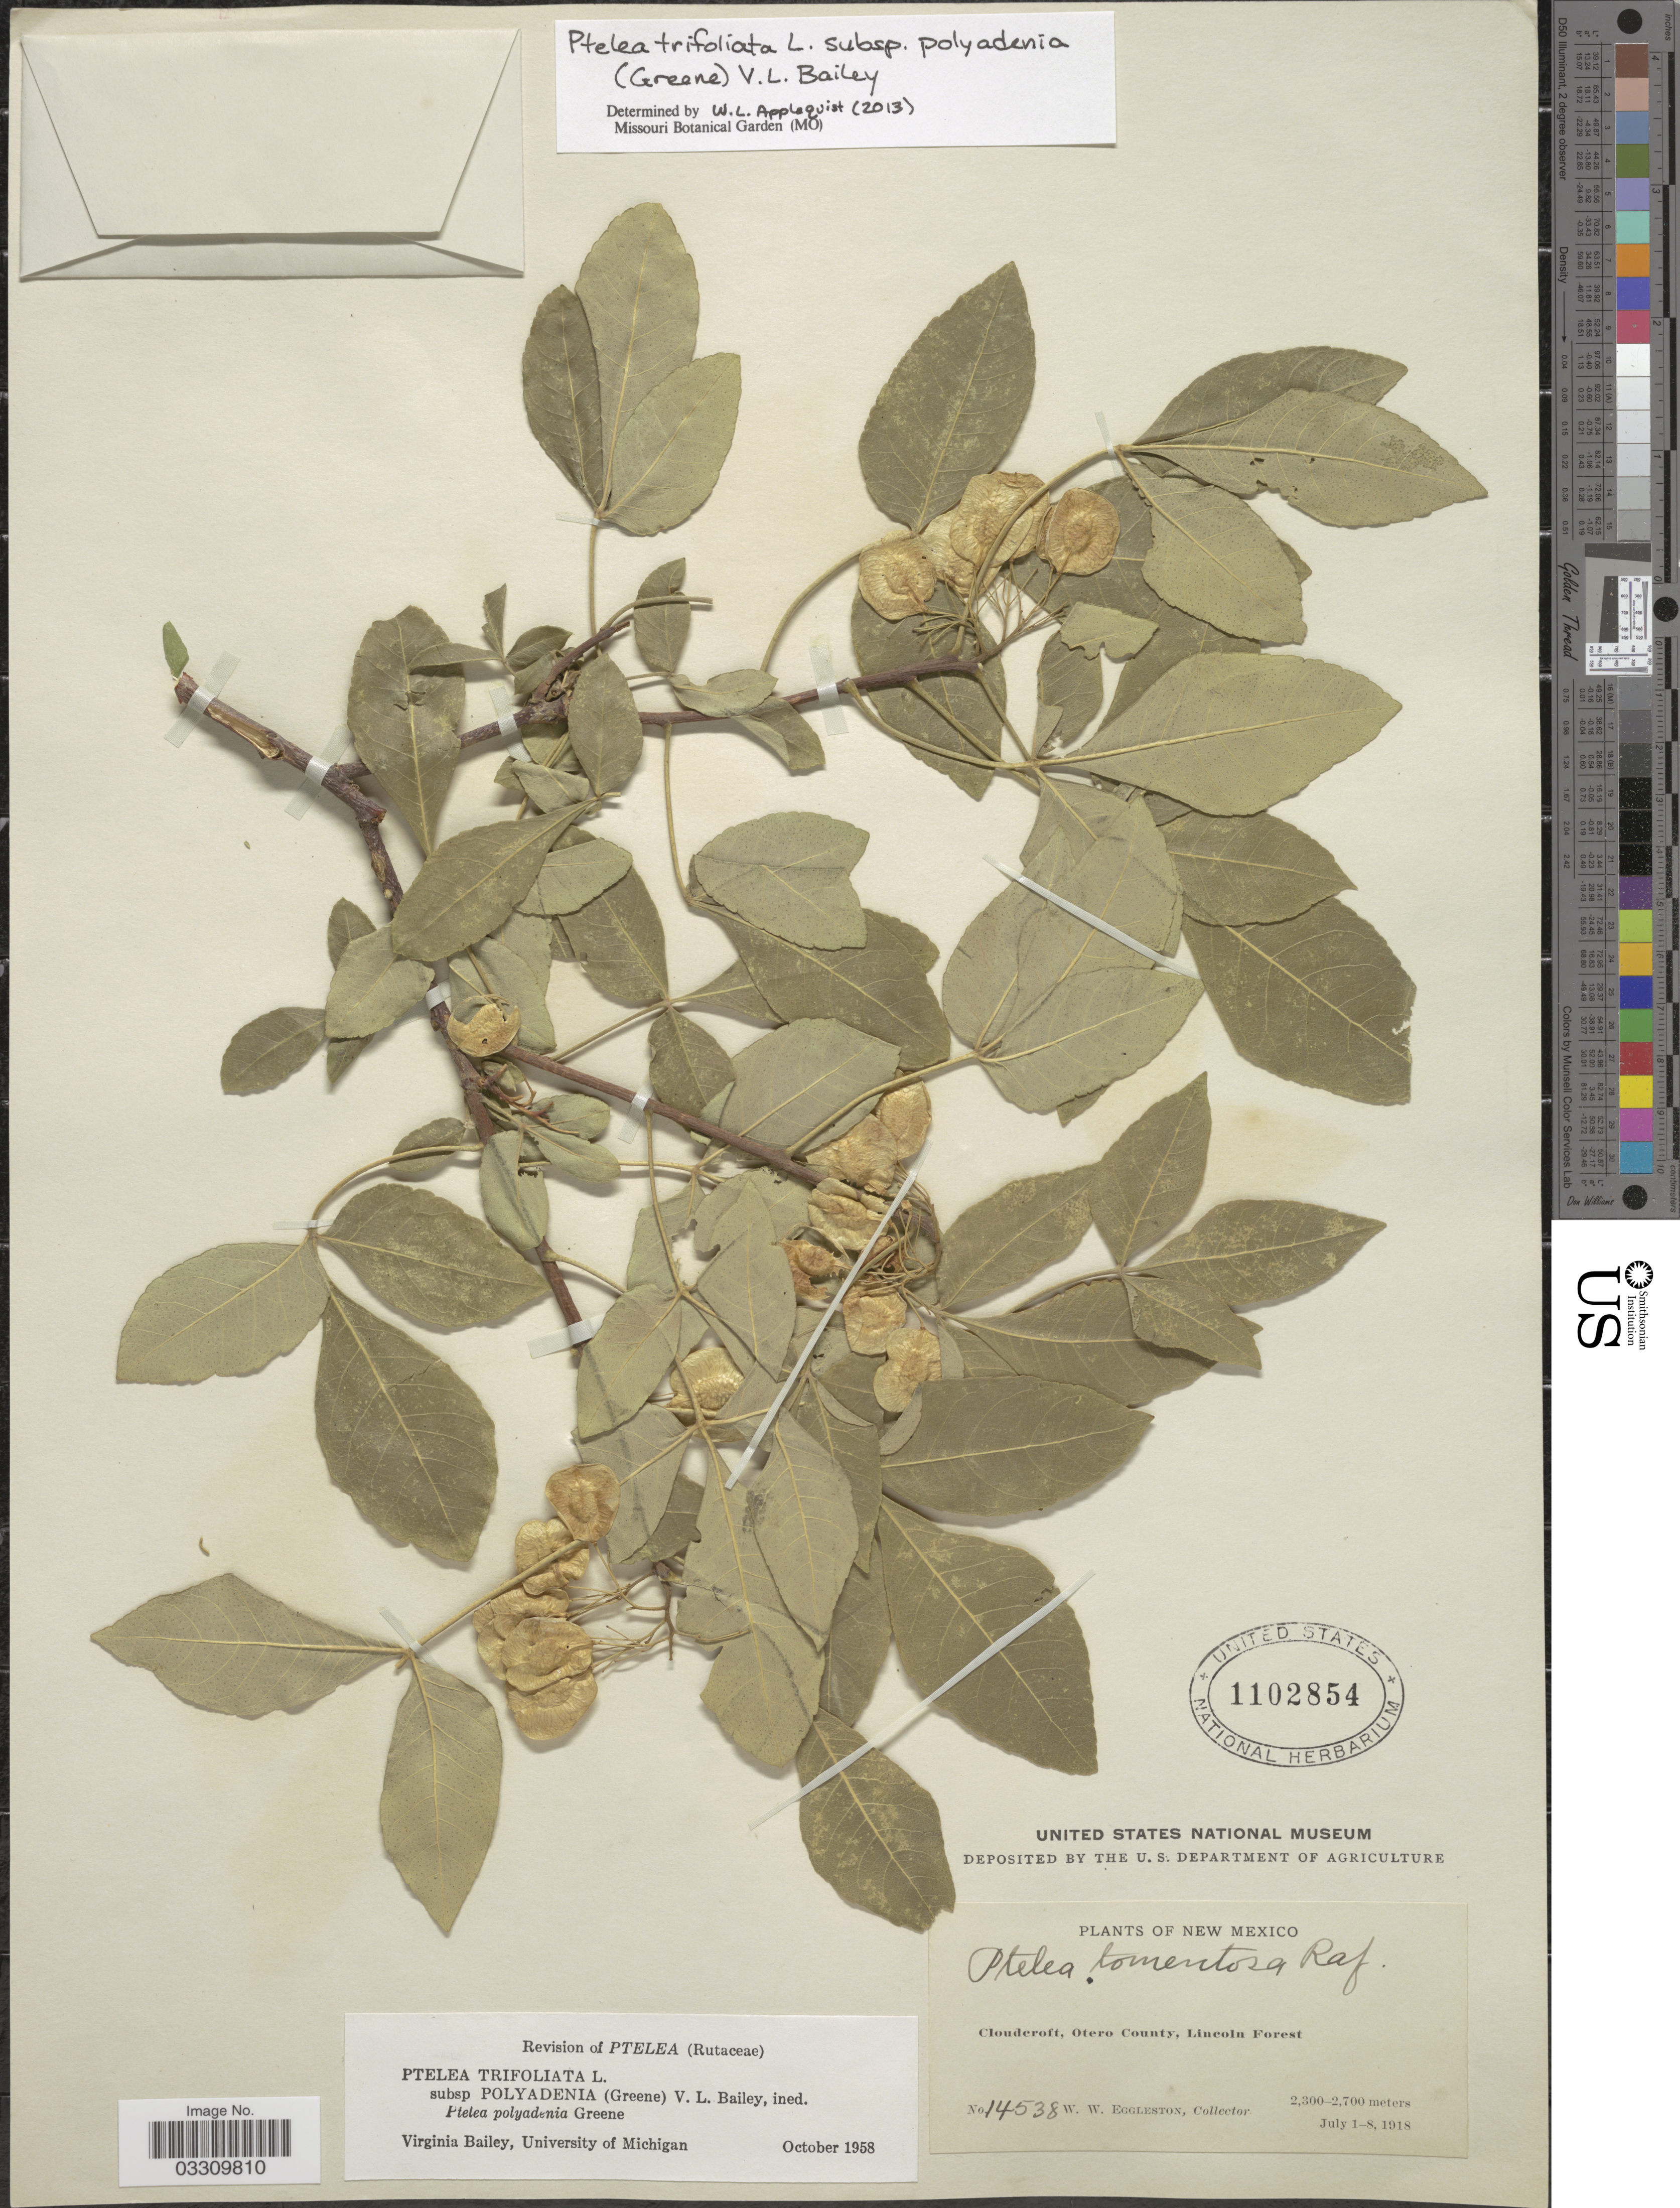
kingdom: Plantae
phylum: Tracheophyta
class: Magnoliopsida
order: Sapindales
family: Rutaceae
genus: Ptelea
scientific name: Ptelea trifoliata subsp. polyadenia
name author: (Greene) V. L. Bailey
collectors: W. W. Eggleston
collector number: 14538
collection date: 1918-07-01/1918-07-08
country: United States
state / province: New Mexico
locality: Clouderoft, Otero County, Lincoln Forest.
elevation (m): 2300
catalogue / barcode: US 1102854